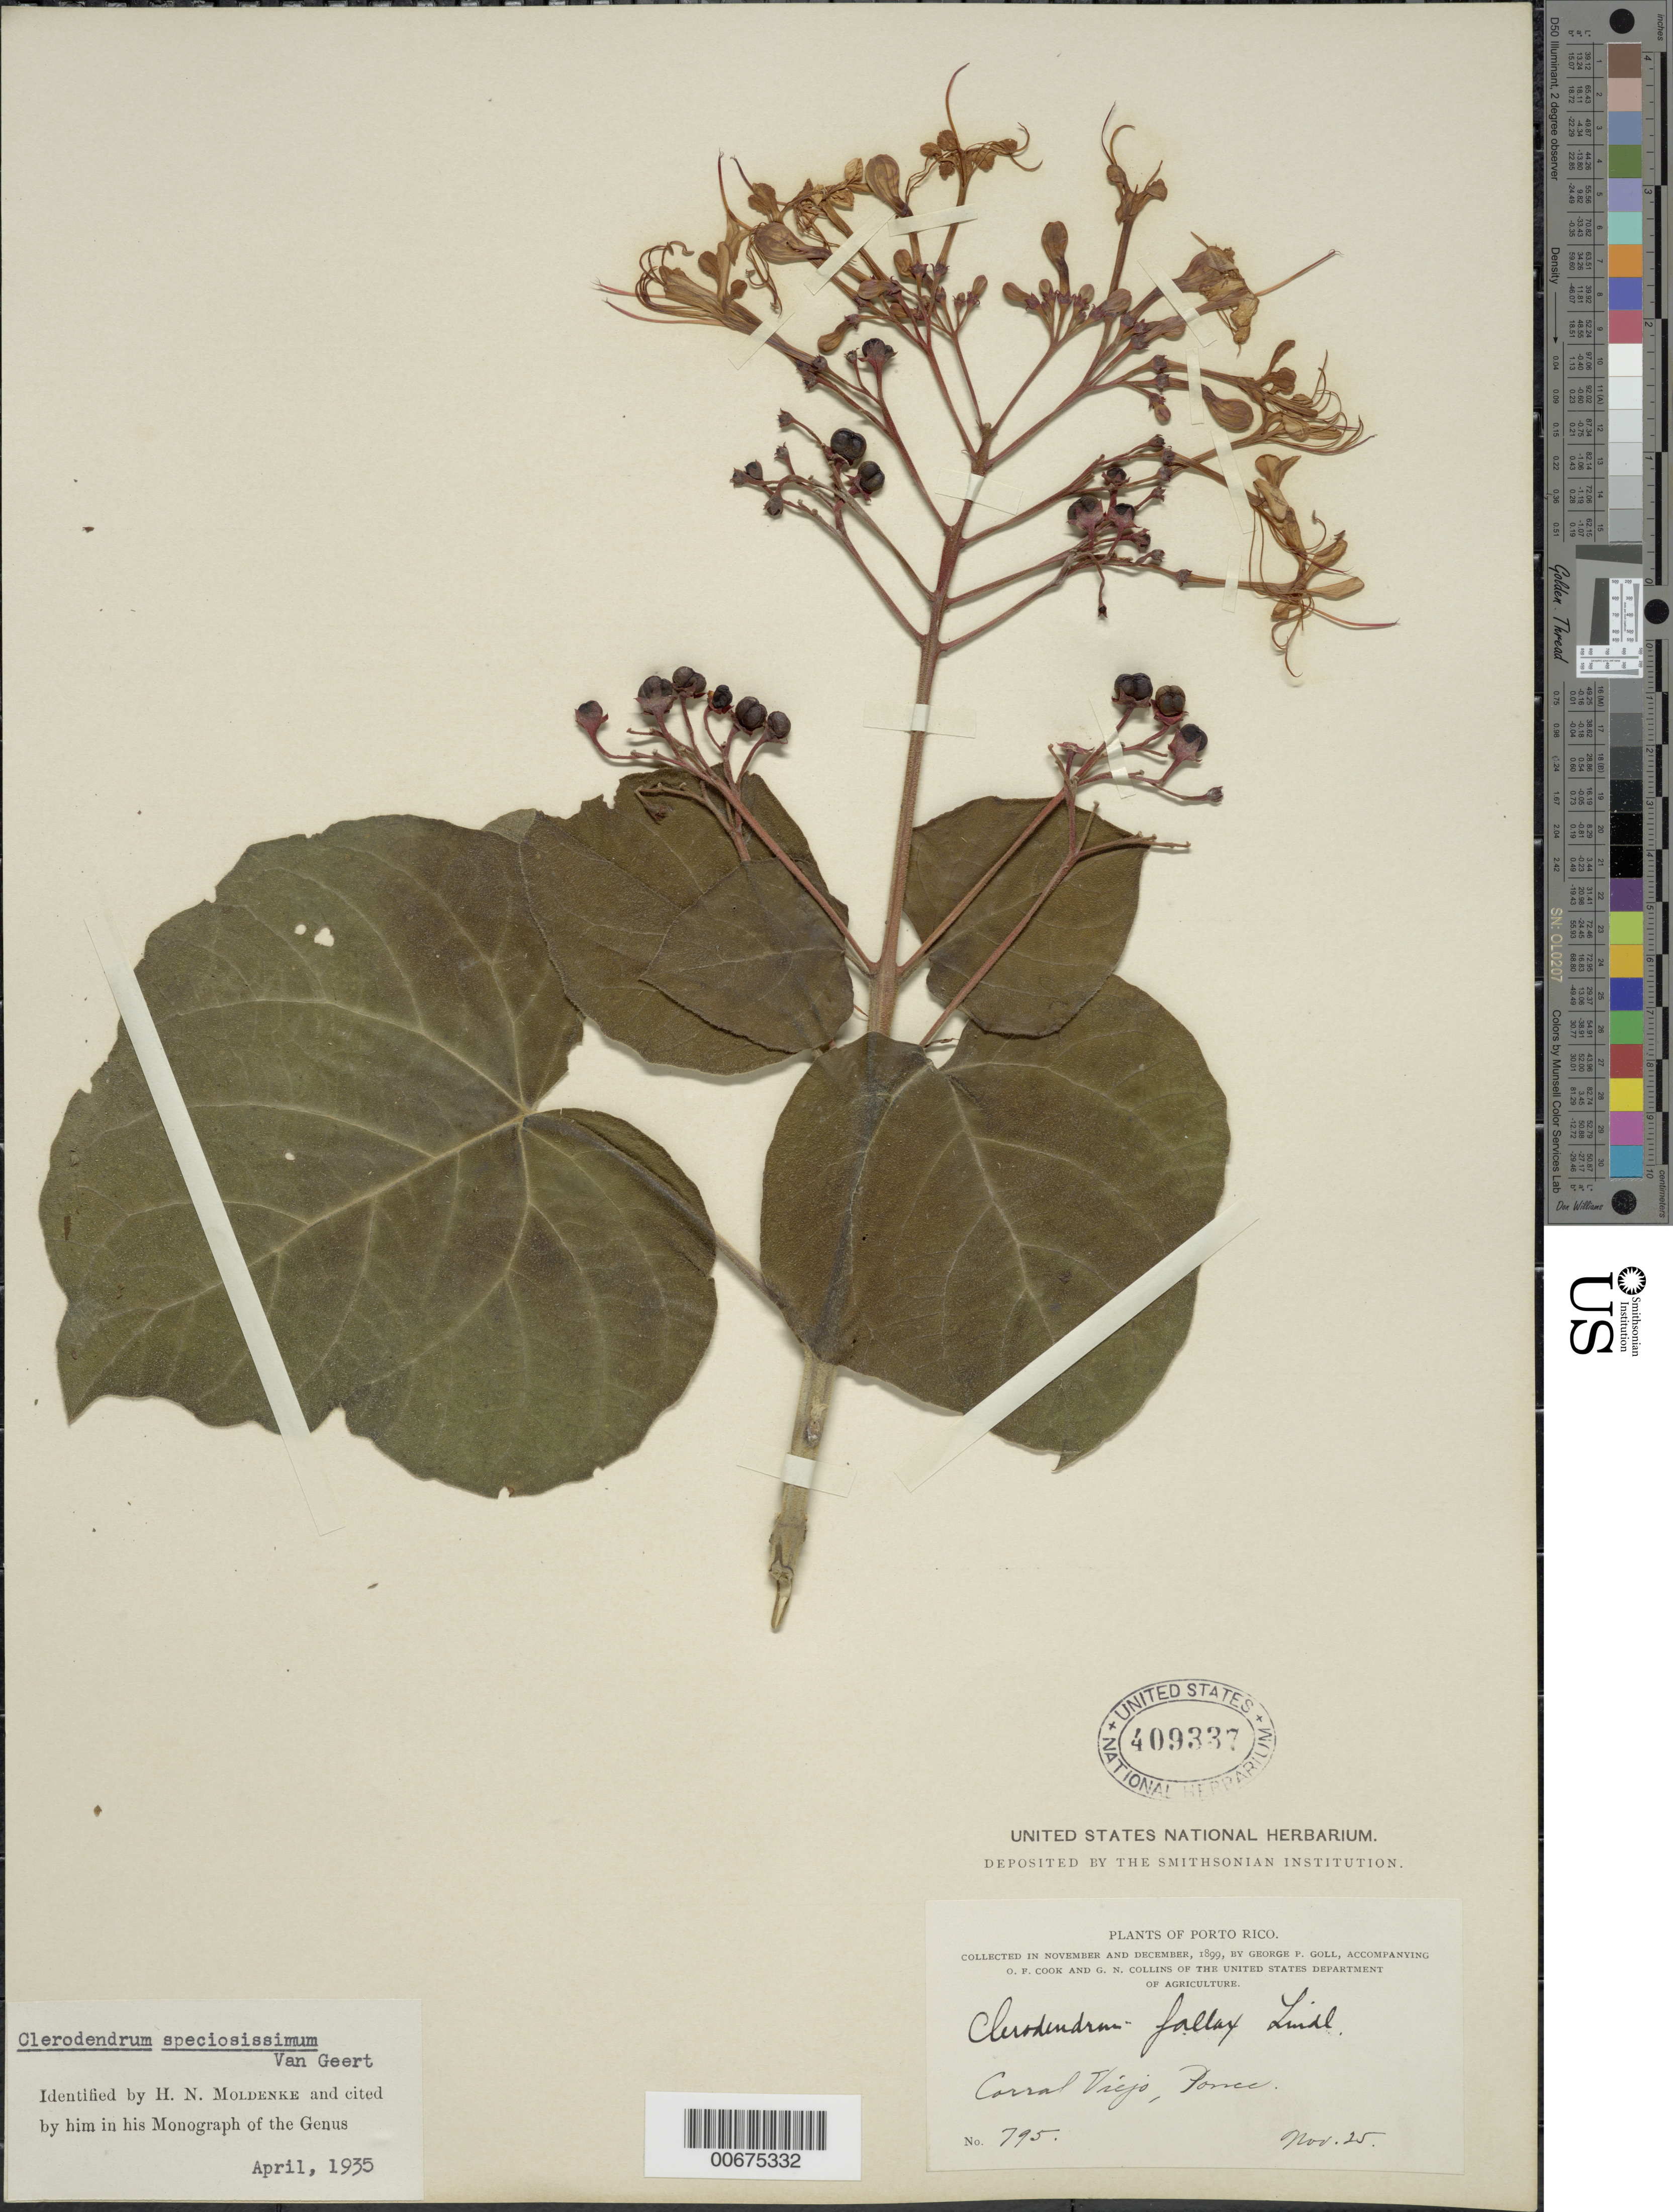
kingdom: Plantae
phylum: Tracheophyta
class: Magnoliopsida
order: Lamiales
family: Lamiaceae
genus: Clerodendrum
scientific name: Clerodendrum speciosissimum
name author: Drapiez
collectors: G. Goll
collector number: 795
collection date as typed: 25 Nov 1899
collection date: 1899-11-25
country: Puerto Rico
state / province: Ponce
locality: Corral Viejo, Ponce.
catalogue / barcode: US 409337